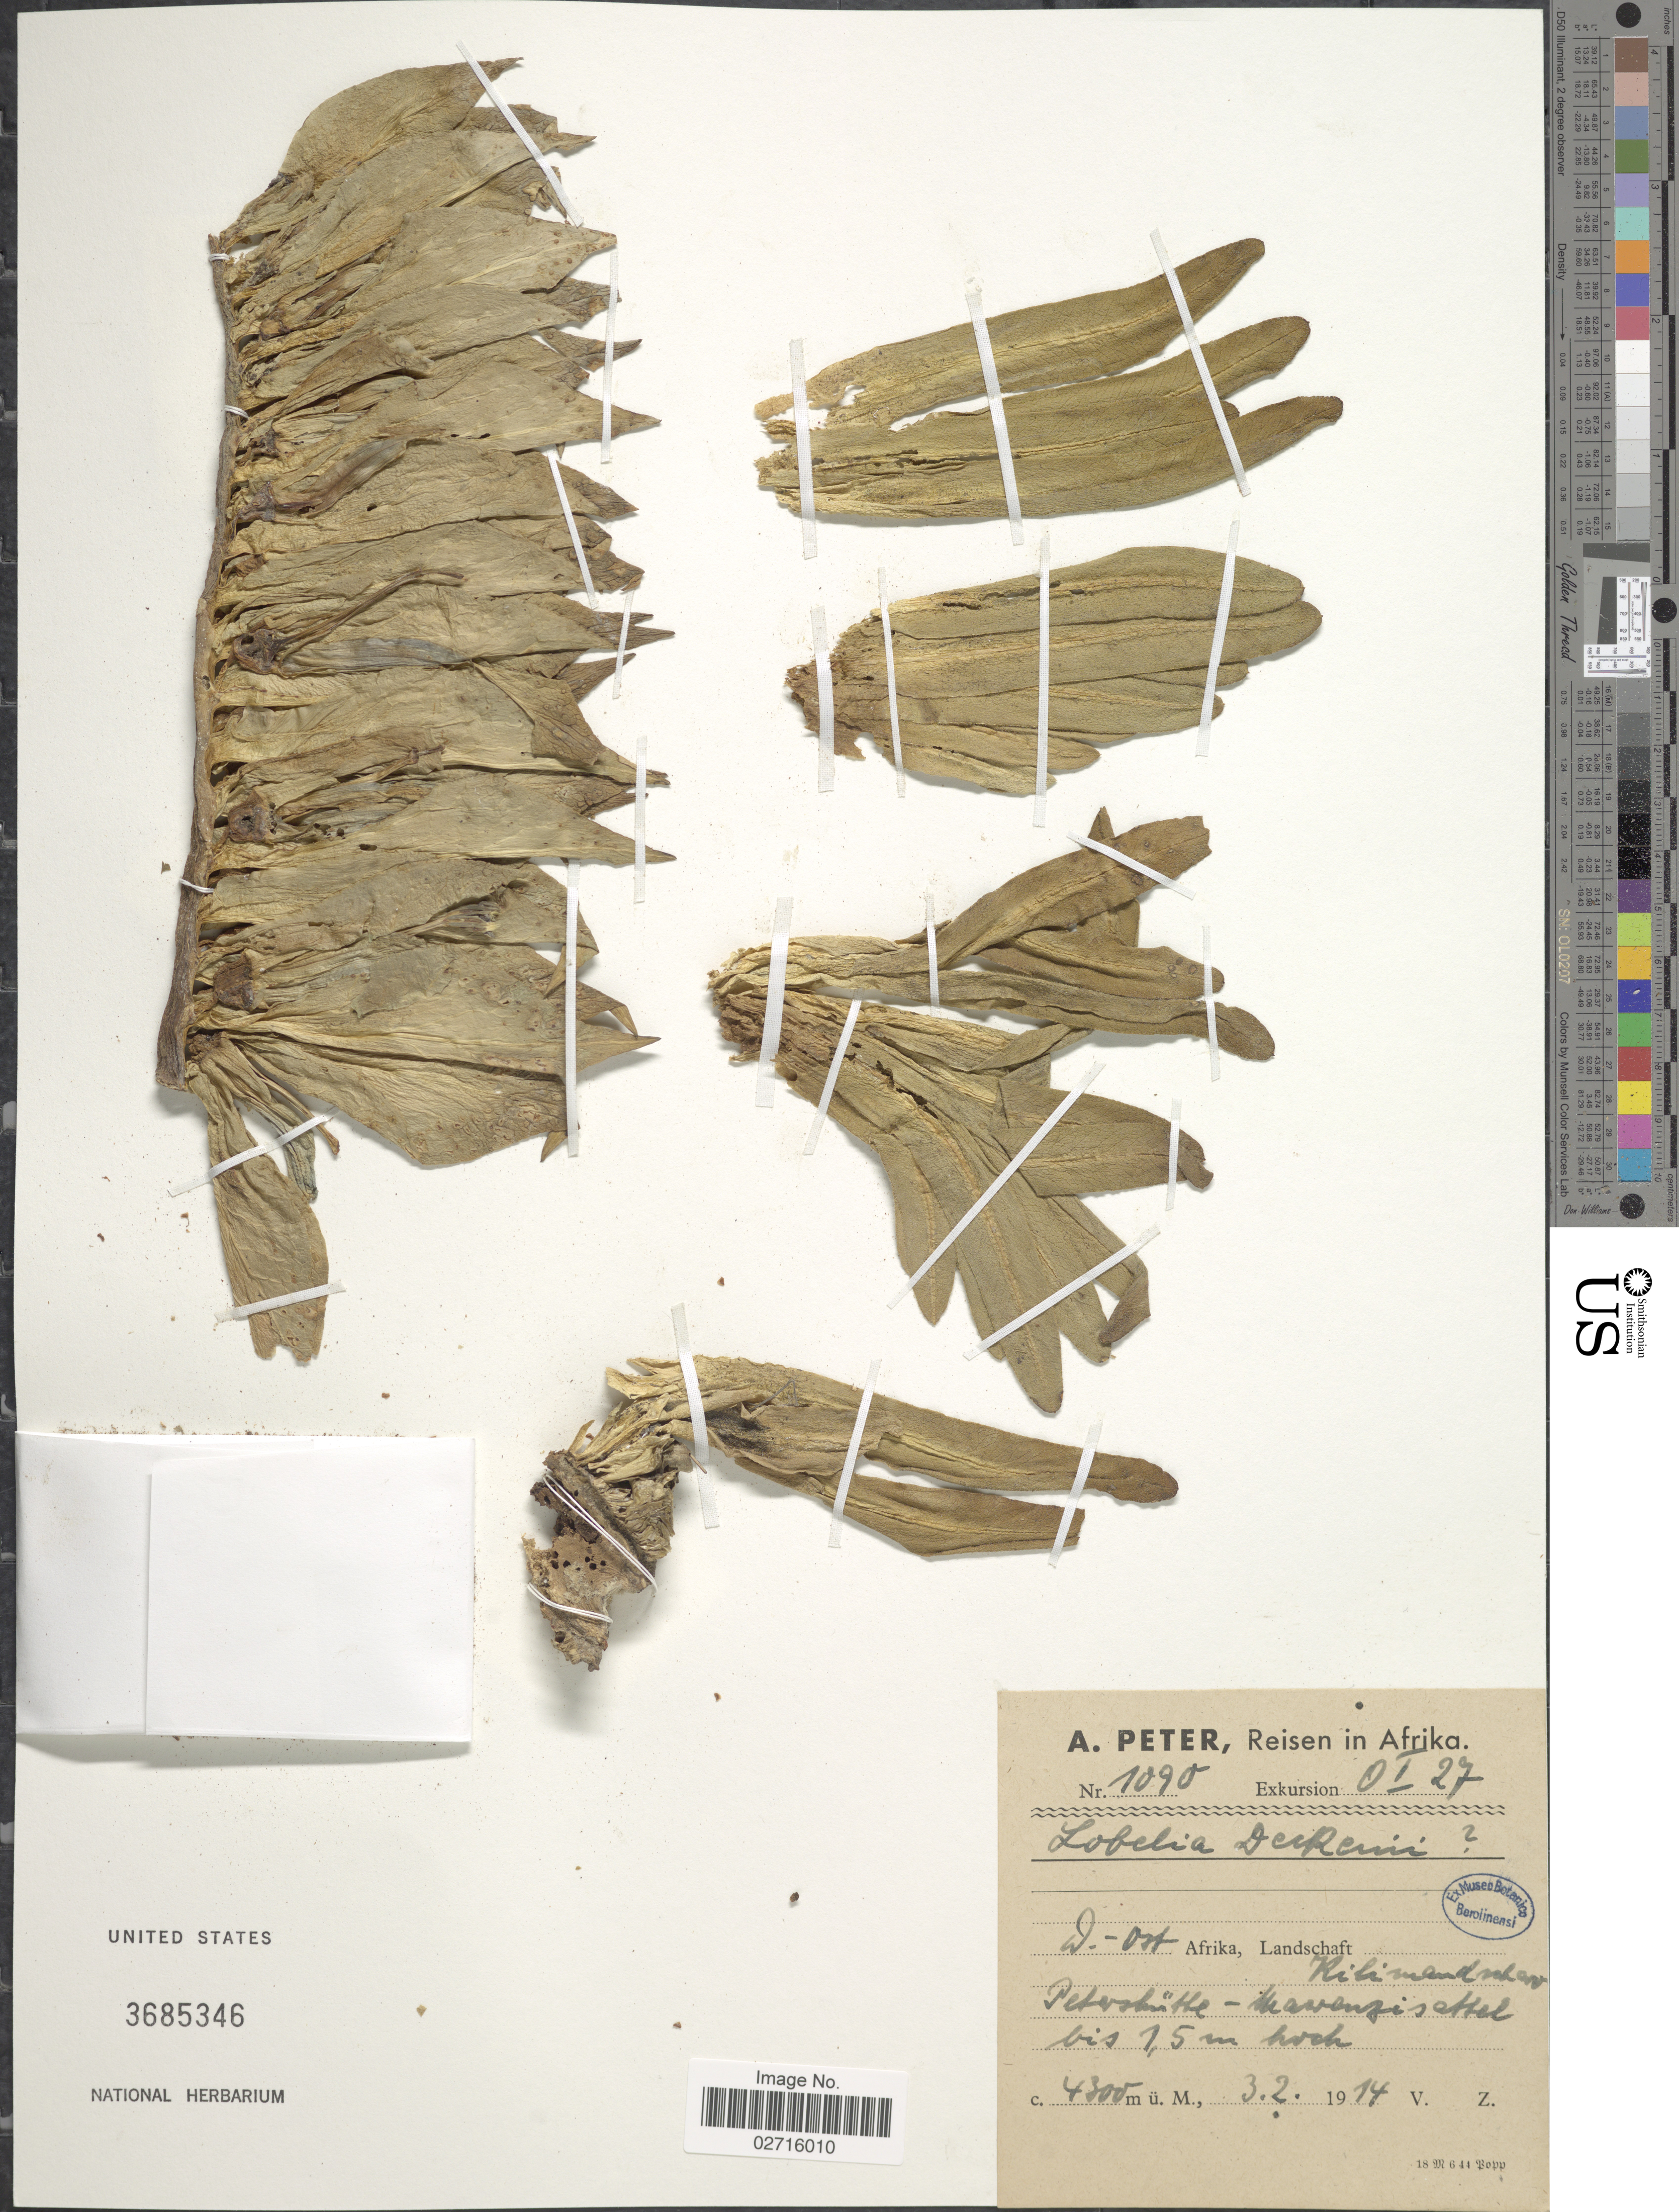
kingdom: Plantae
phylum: Tracheophyta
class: Magnoliopsida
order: Asterales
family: Campanulaceae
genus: Lobelia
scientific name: Lobelia deckenii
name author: (Asch.) Hemsl.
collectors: A. Peter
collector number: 1090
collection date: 1914-02-03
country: Tanzania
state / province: Kilimanjaro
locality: D.-Ost Afrika, Landschaft Kilimandscharo. Petershütte - Mawenzisettel.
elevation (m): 4300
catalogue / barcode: US 3685346